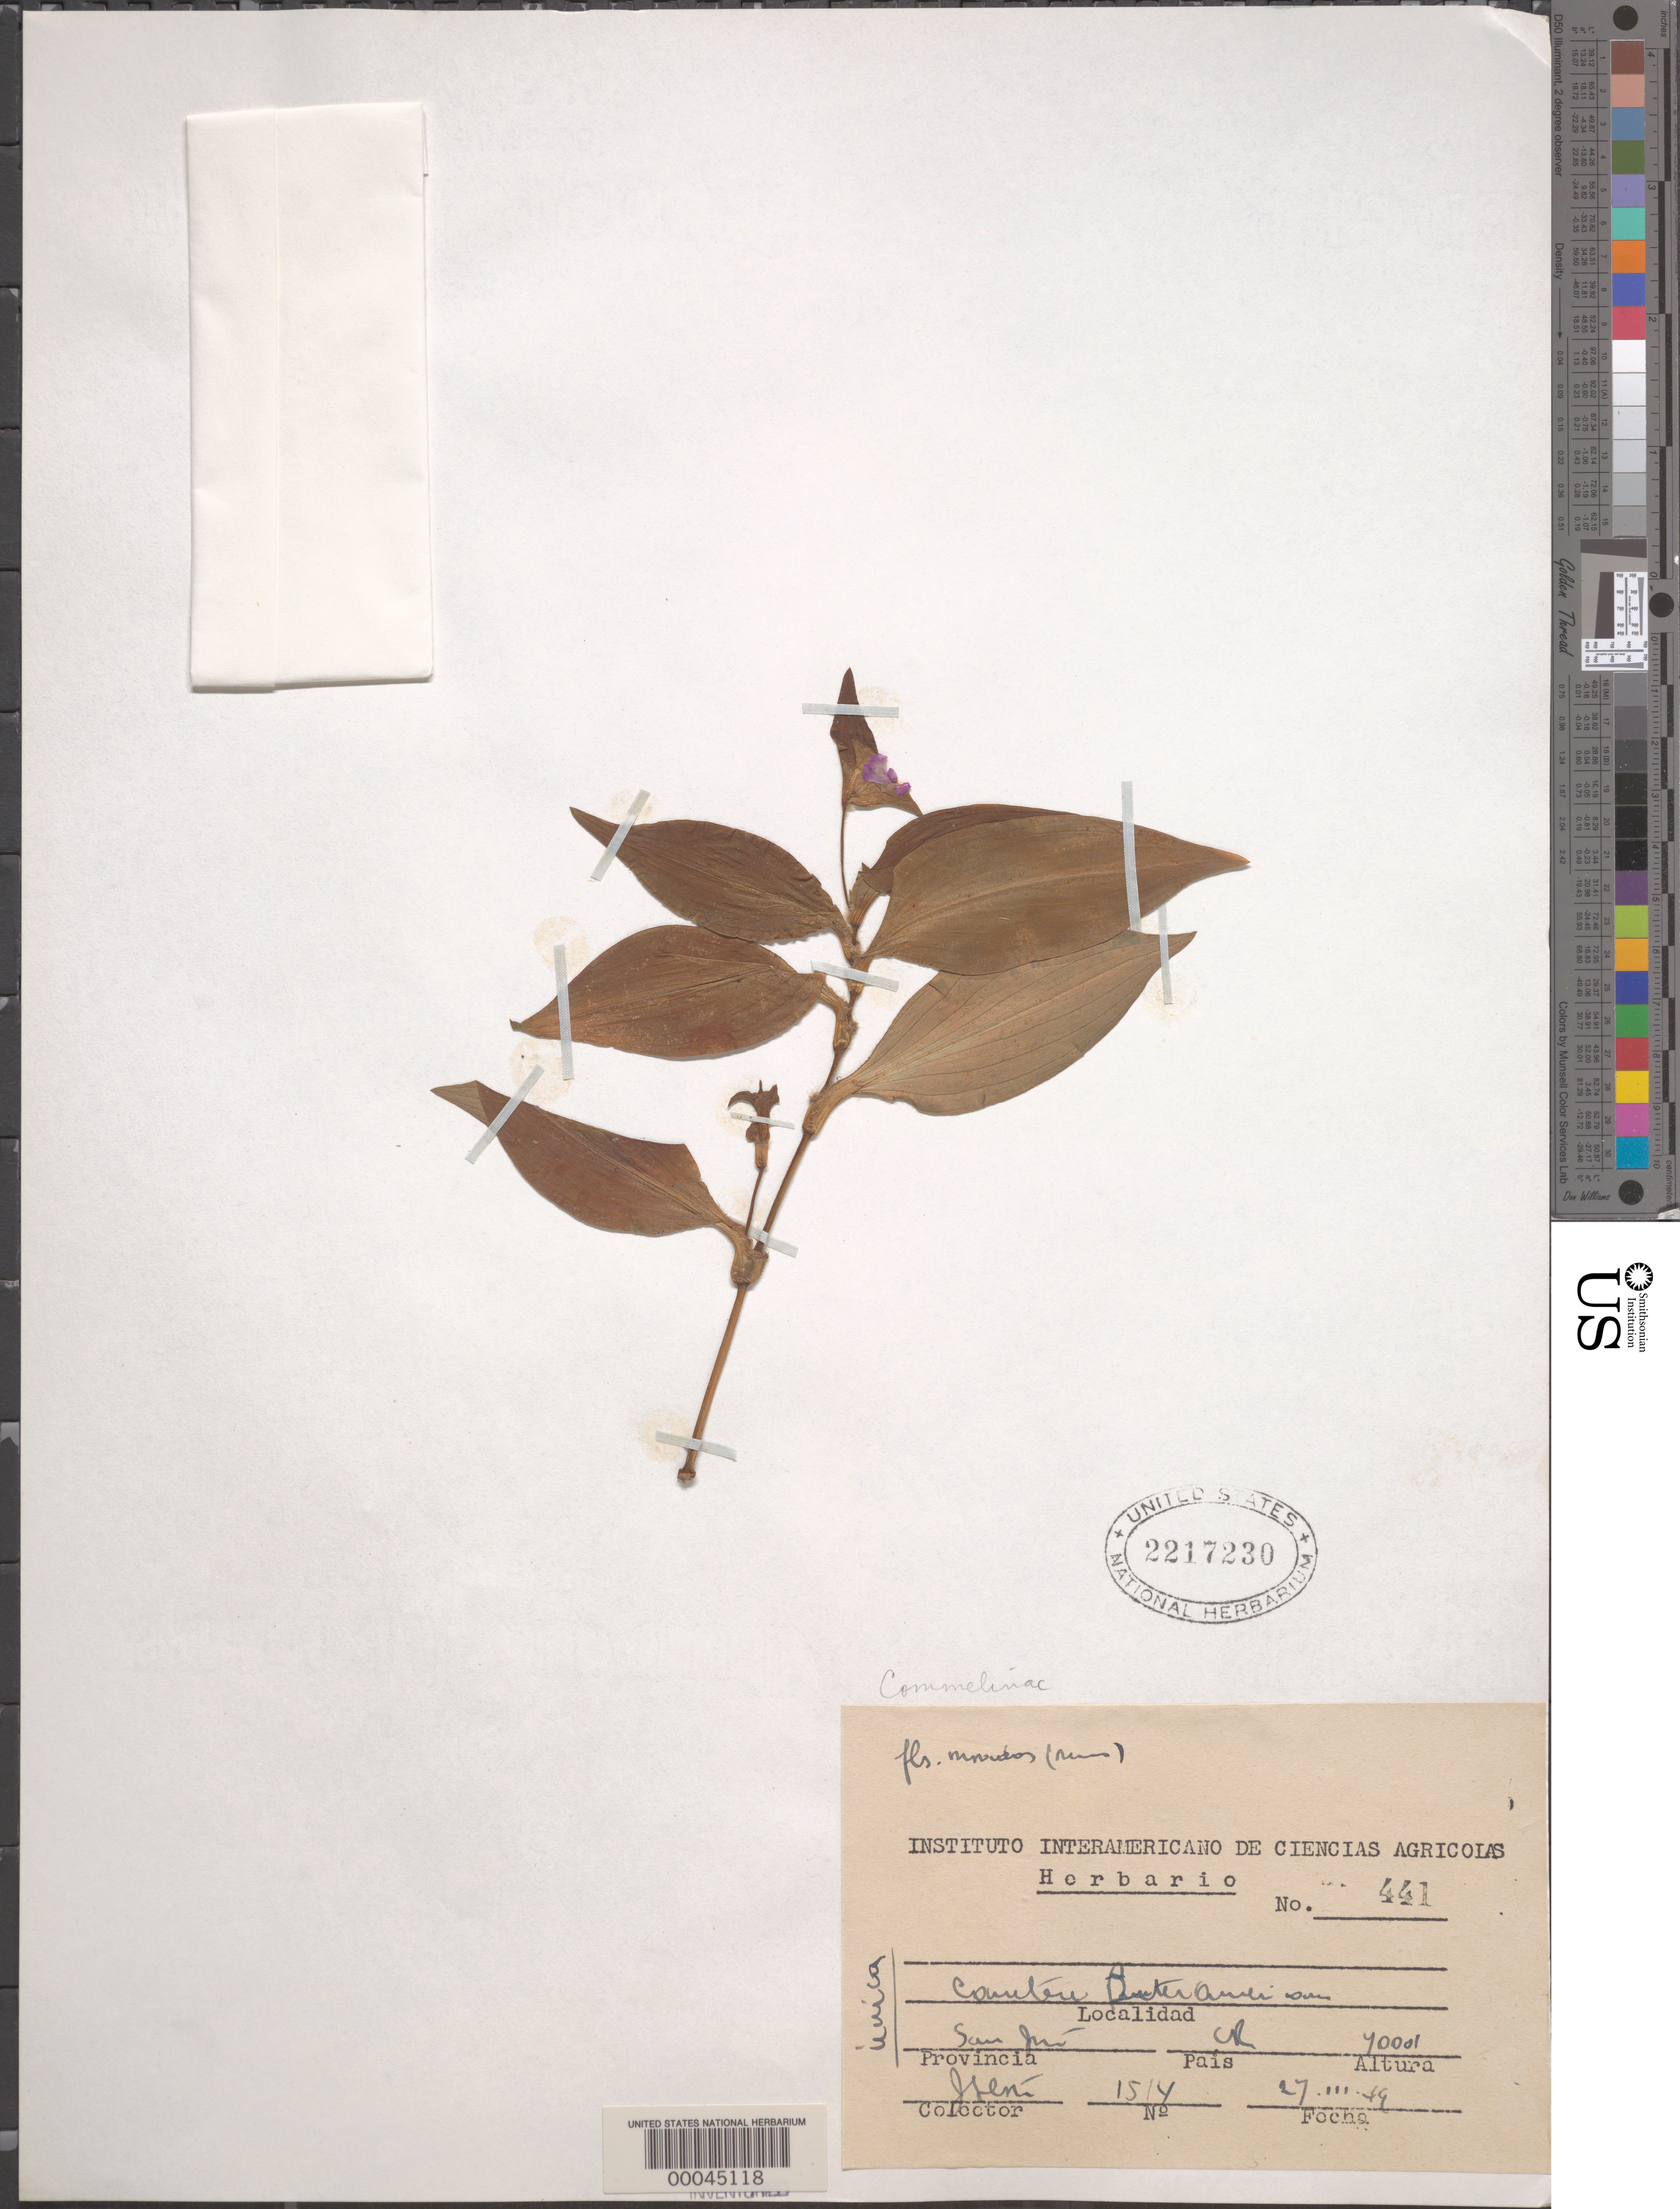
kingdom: Plantae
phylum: Tracheophyta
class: Liliopsida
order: Commelinales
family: Commelinaceae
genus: Tradescantia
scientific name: Tradescantia commelinoides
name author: Schult. & Schult. f.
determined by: Strong, M. T., (US), Smithsonian Institution - National Museum of Natural History (UNITED STATES)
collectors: J. Semes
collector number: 1514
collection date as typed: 27 Mar 1949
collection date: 1949-03-27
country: Argentina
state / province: San Juan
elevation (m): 1220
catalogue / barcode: US 2217230